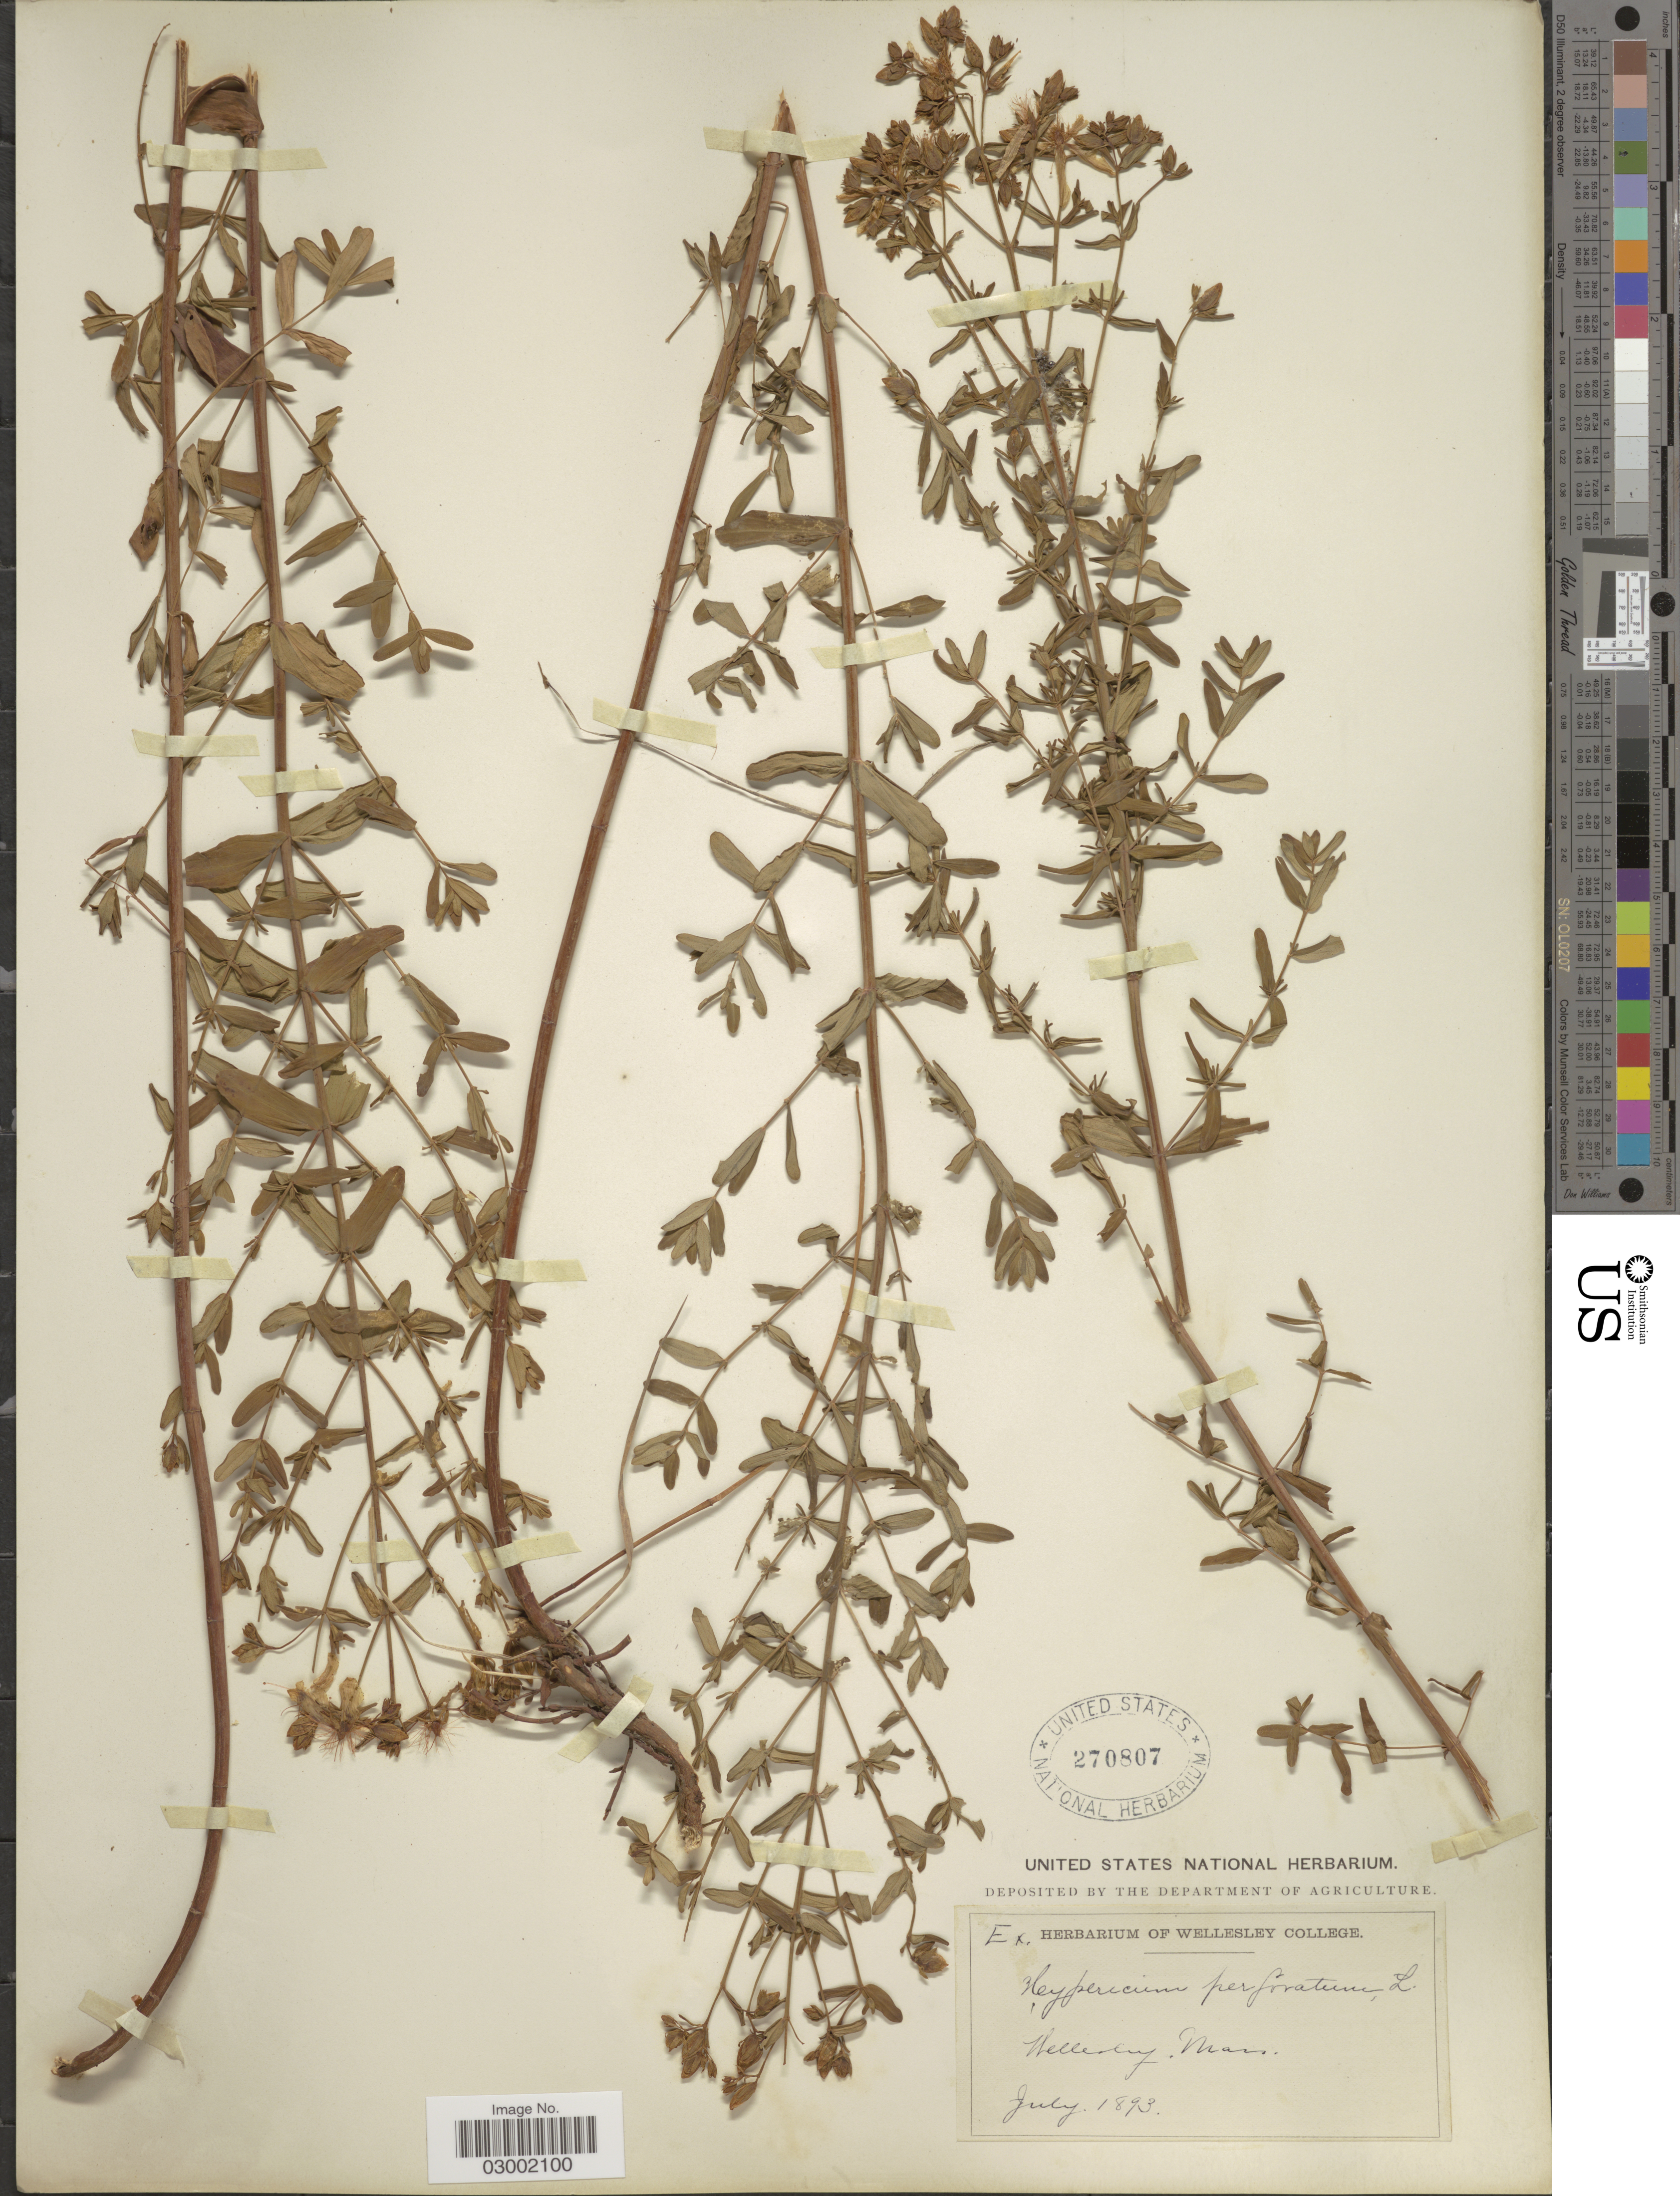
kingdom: Plantae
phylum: Tracheophyta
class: Magnoliopsida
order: Malpighiales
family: Hypericaceae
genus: Hypericum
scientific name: Hypericum perforatum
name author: L.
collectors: ex herb. Wellesley College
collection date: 1893-07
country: United States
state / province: Massachusetts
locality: Wellerley, Mass.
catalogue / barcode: US 270807